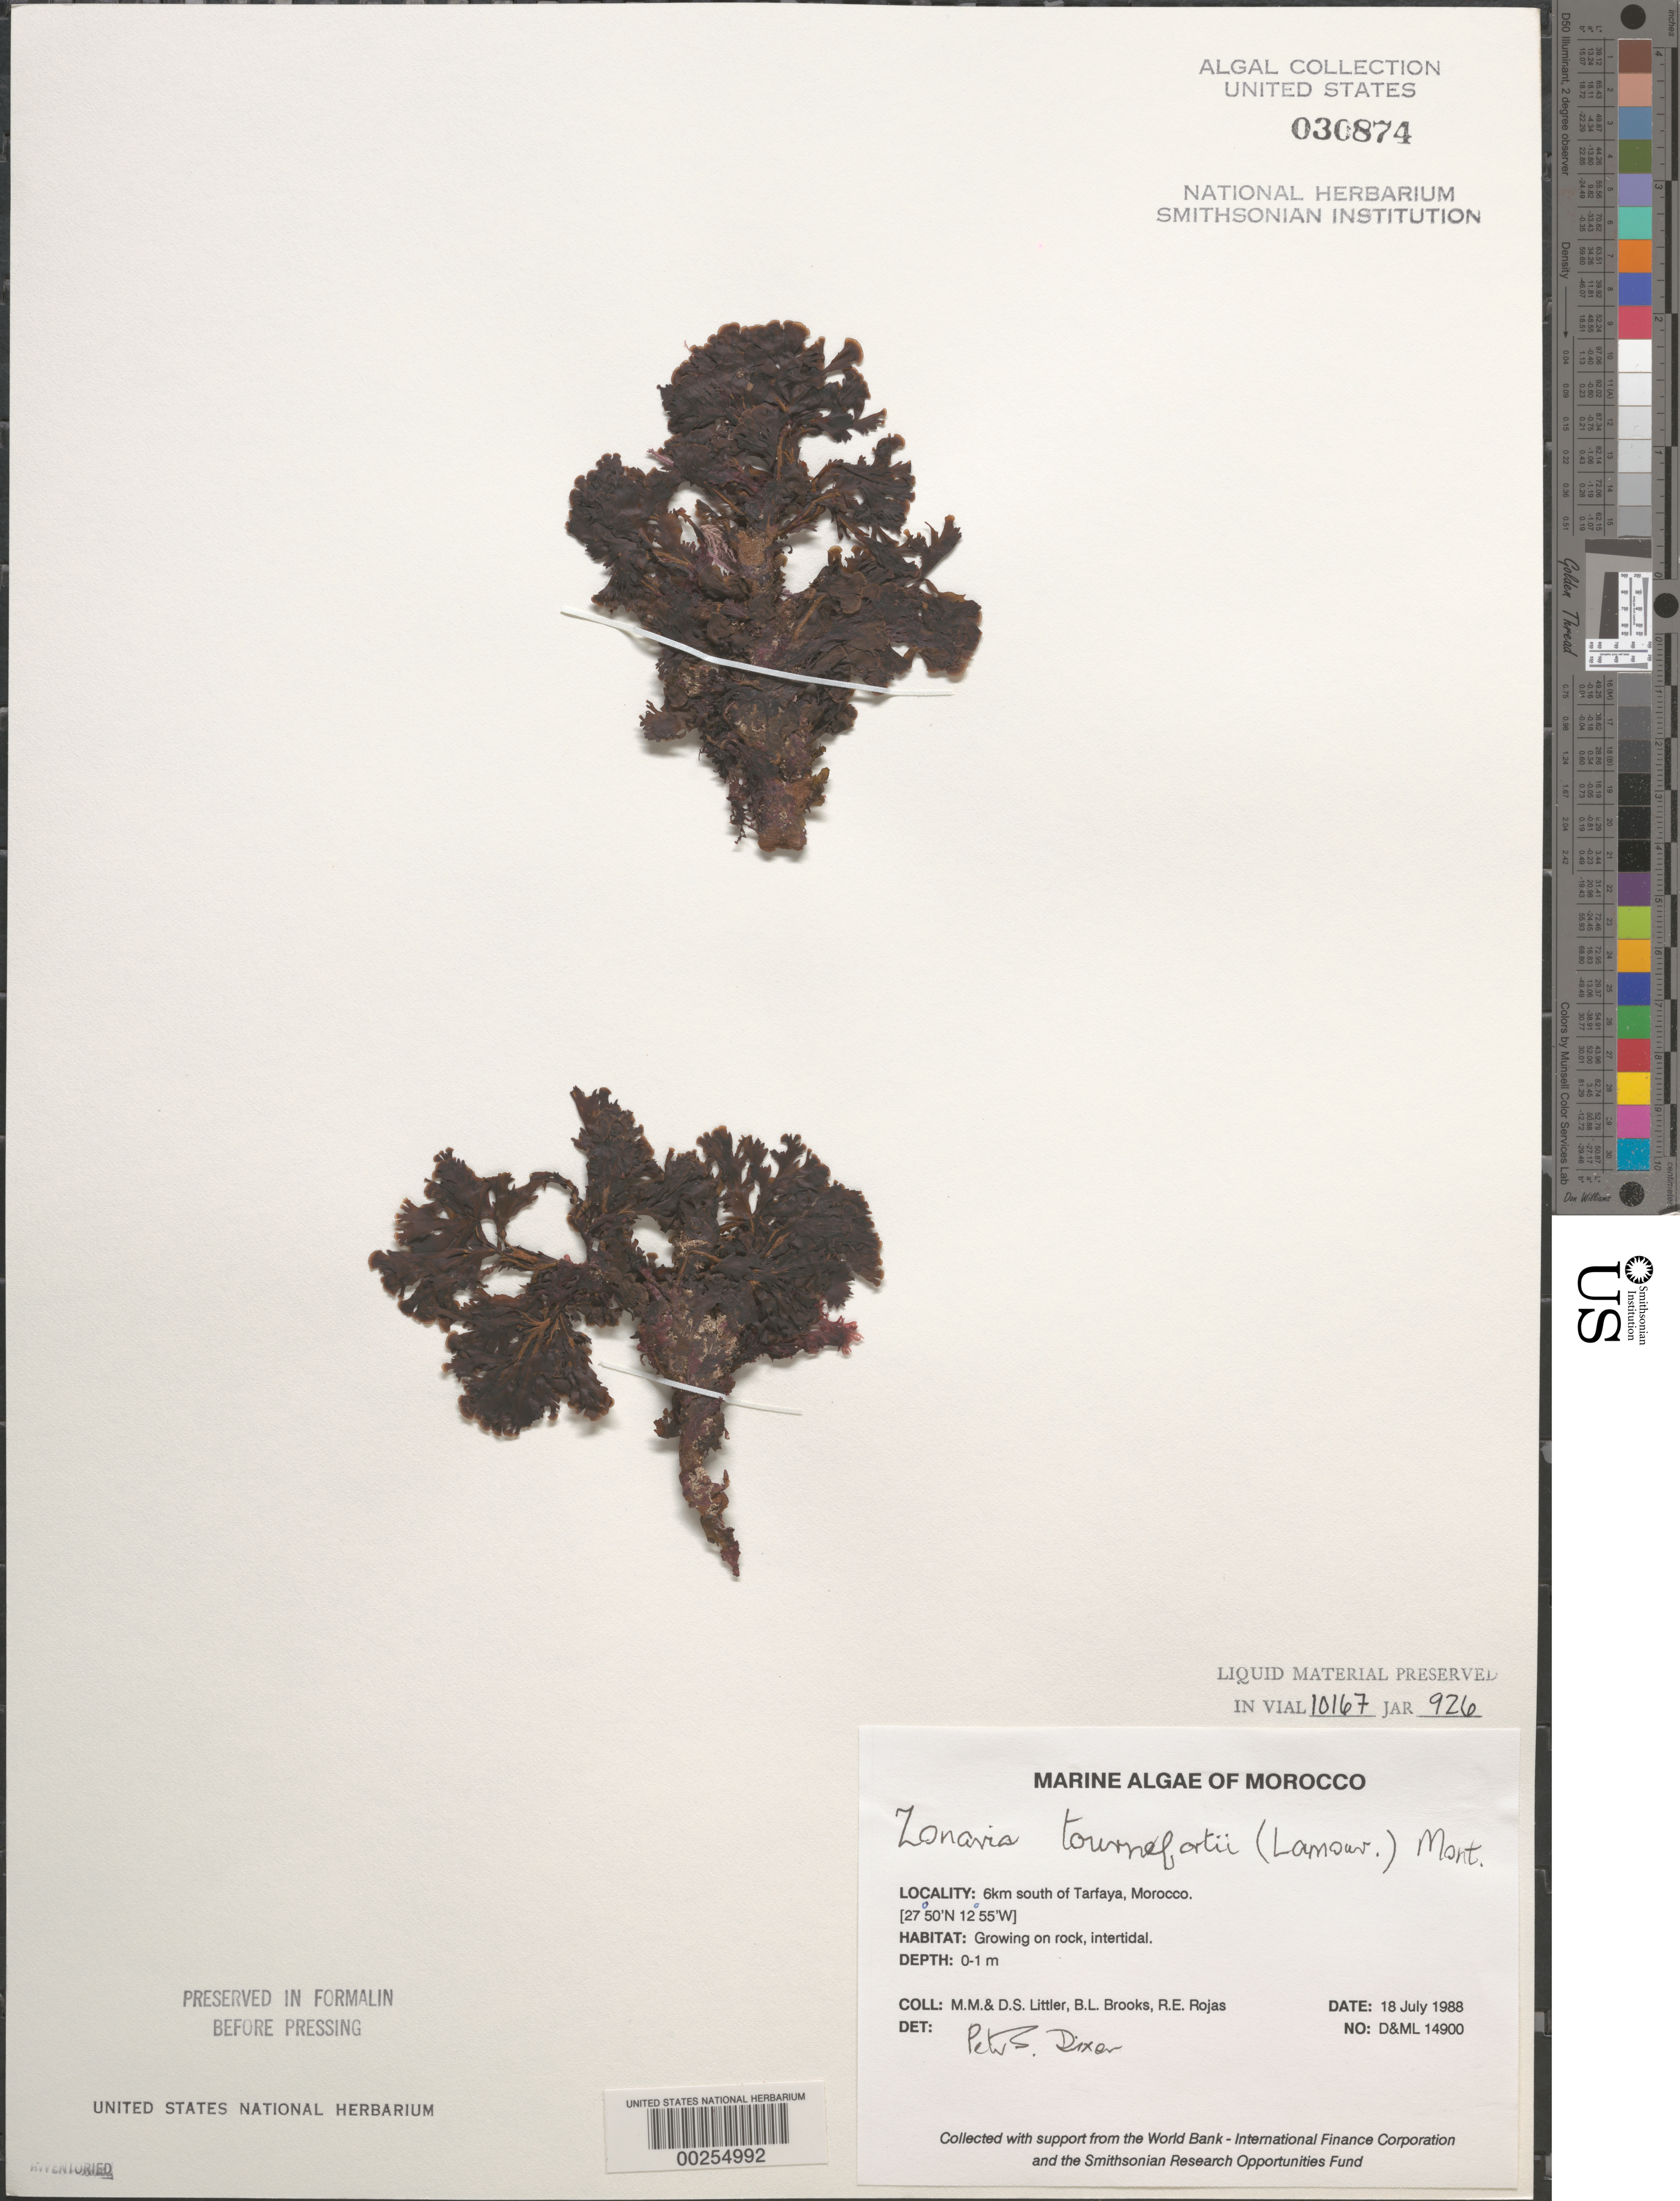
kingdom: Chromista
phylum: Ochrophyta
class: Phaeophyceae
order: Dictyotales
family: Dictyotaceae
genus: Zonaria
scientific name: Zonaria tournefortii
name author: (J.V.Lamouroux) Mont.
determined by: Dixon, P. S.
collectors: M. M. Littler, D. S. Littler, B. Brooks & R. Rojas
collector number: D&ML 14900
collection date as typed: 18 Jul 1988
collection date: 1988-07-18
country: Morocco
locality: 6 km south of Tarfaya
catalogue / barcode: US 30874